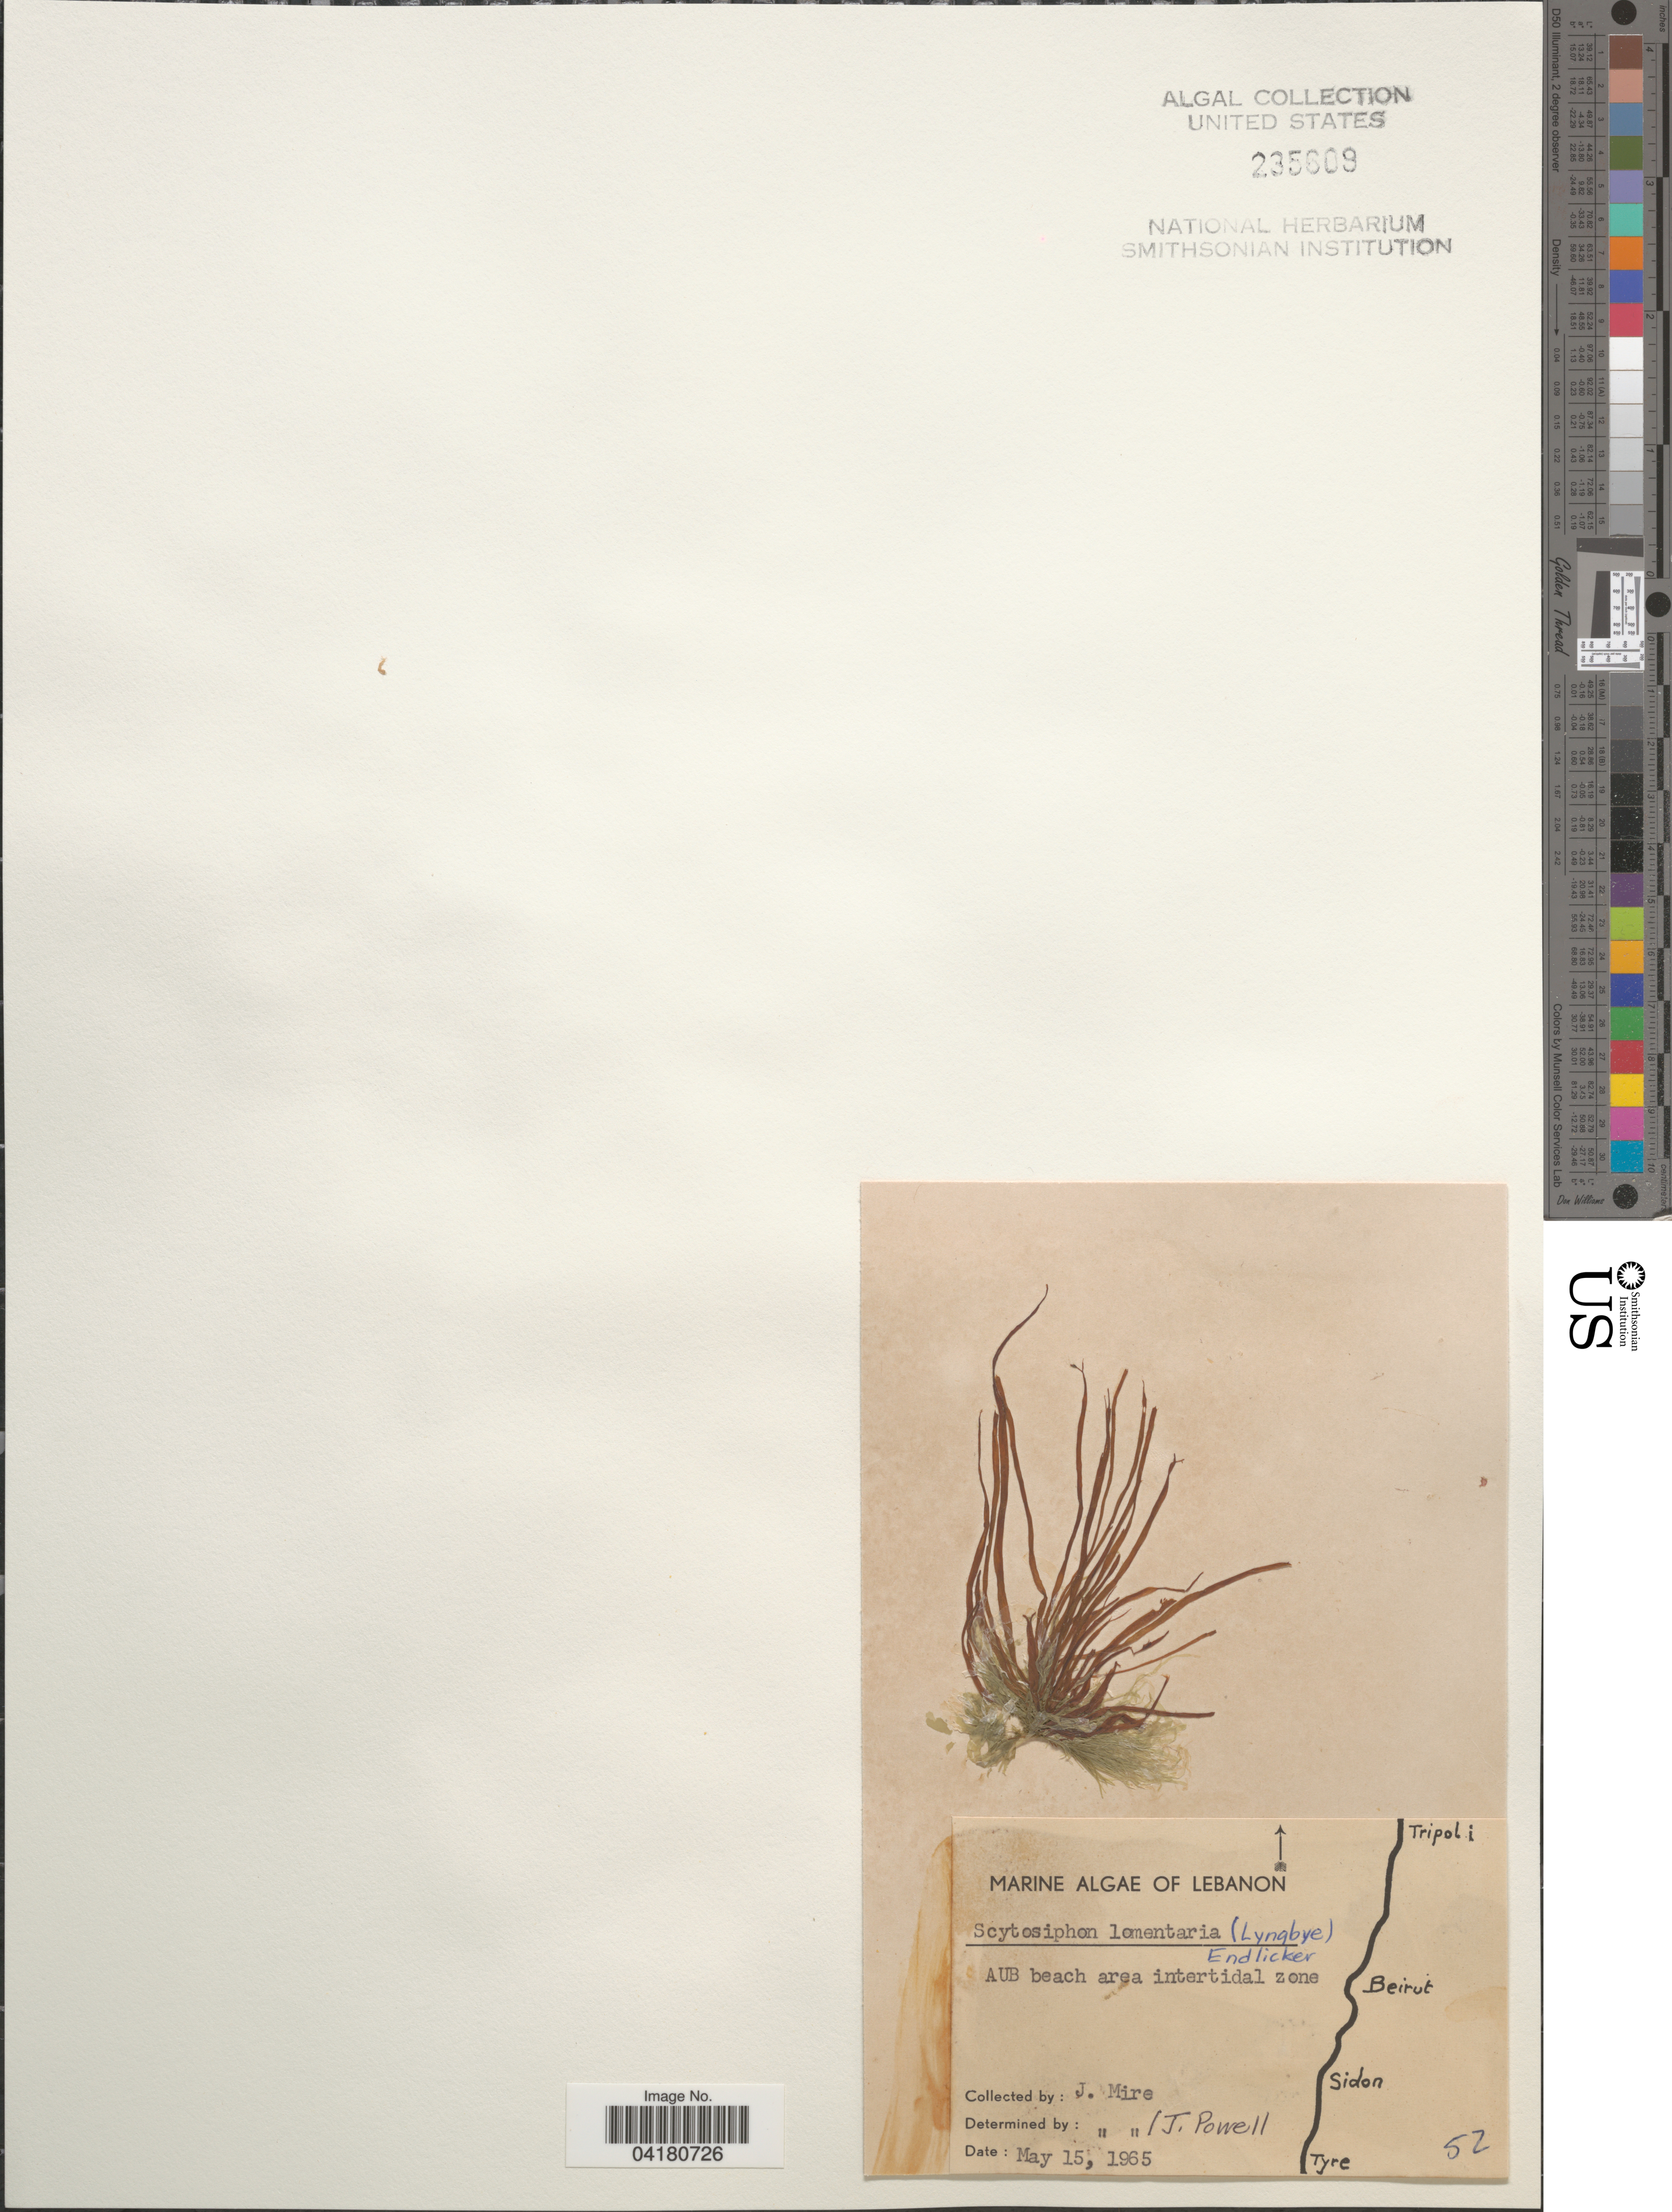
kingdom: Chromista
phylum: Ochrophyta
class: Phaeophyceae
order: Scytosiphonales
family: Scytosiphonaceae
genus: Scytosiphon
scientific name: Scytosiphon lomentaria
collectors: J. Mire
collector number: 52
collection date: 1965-05-15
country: Lebanon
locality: AUB beach area intertidal zone.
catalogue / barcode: US 235609